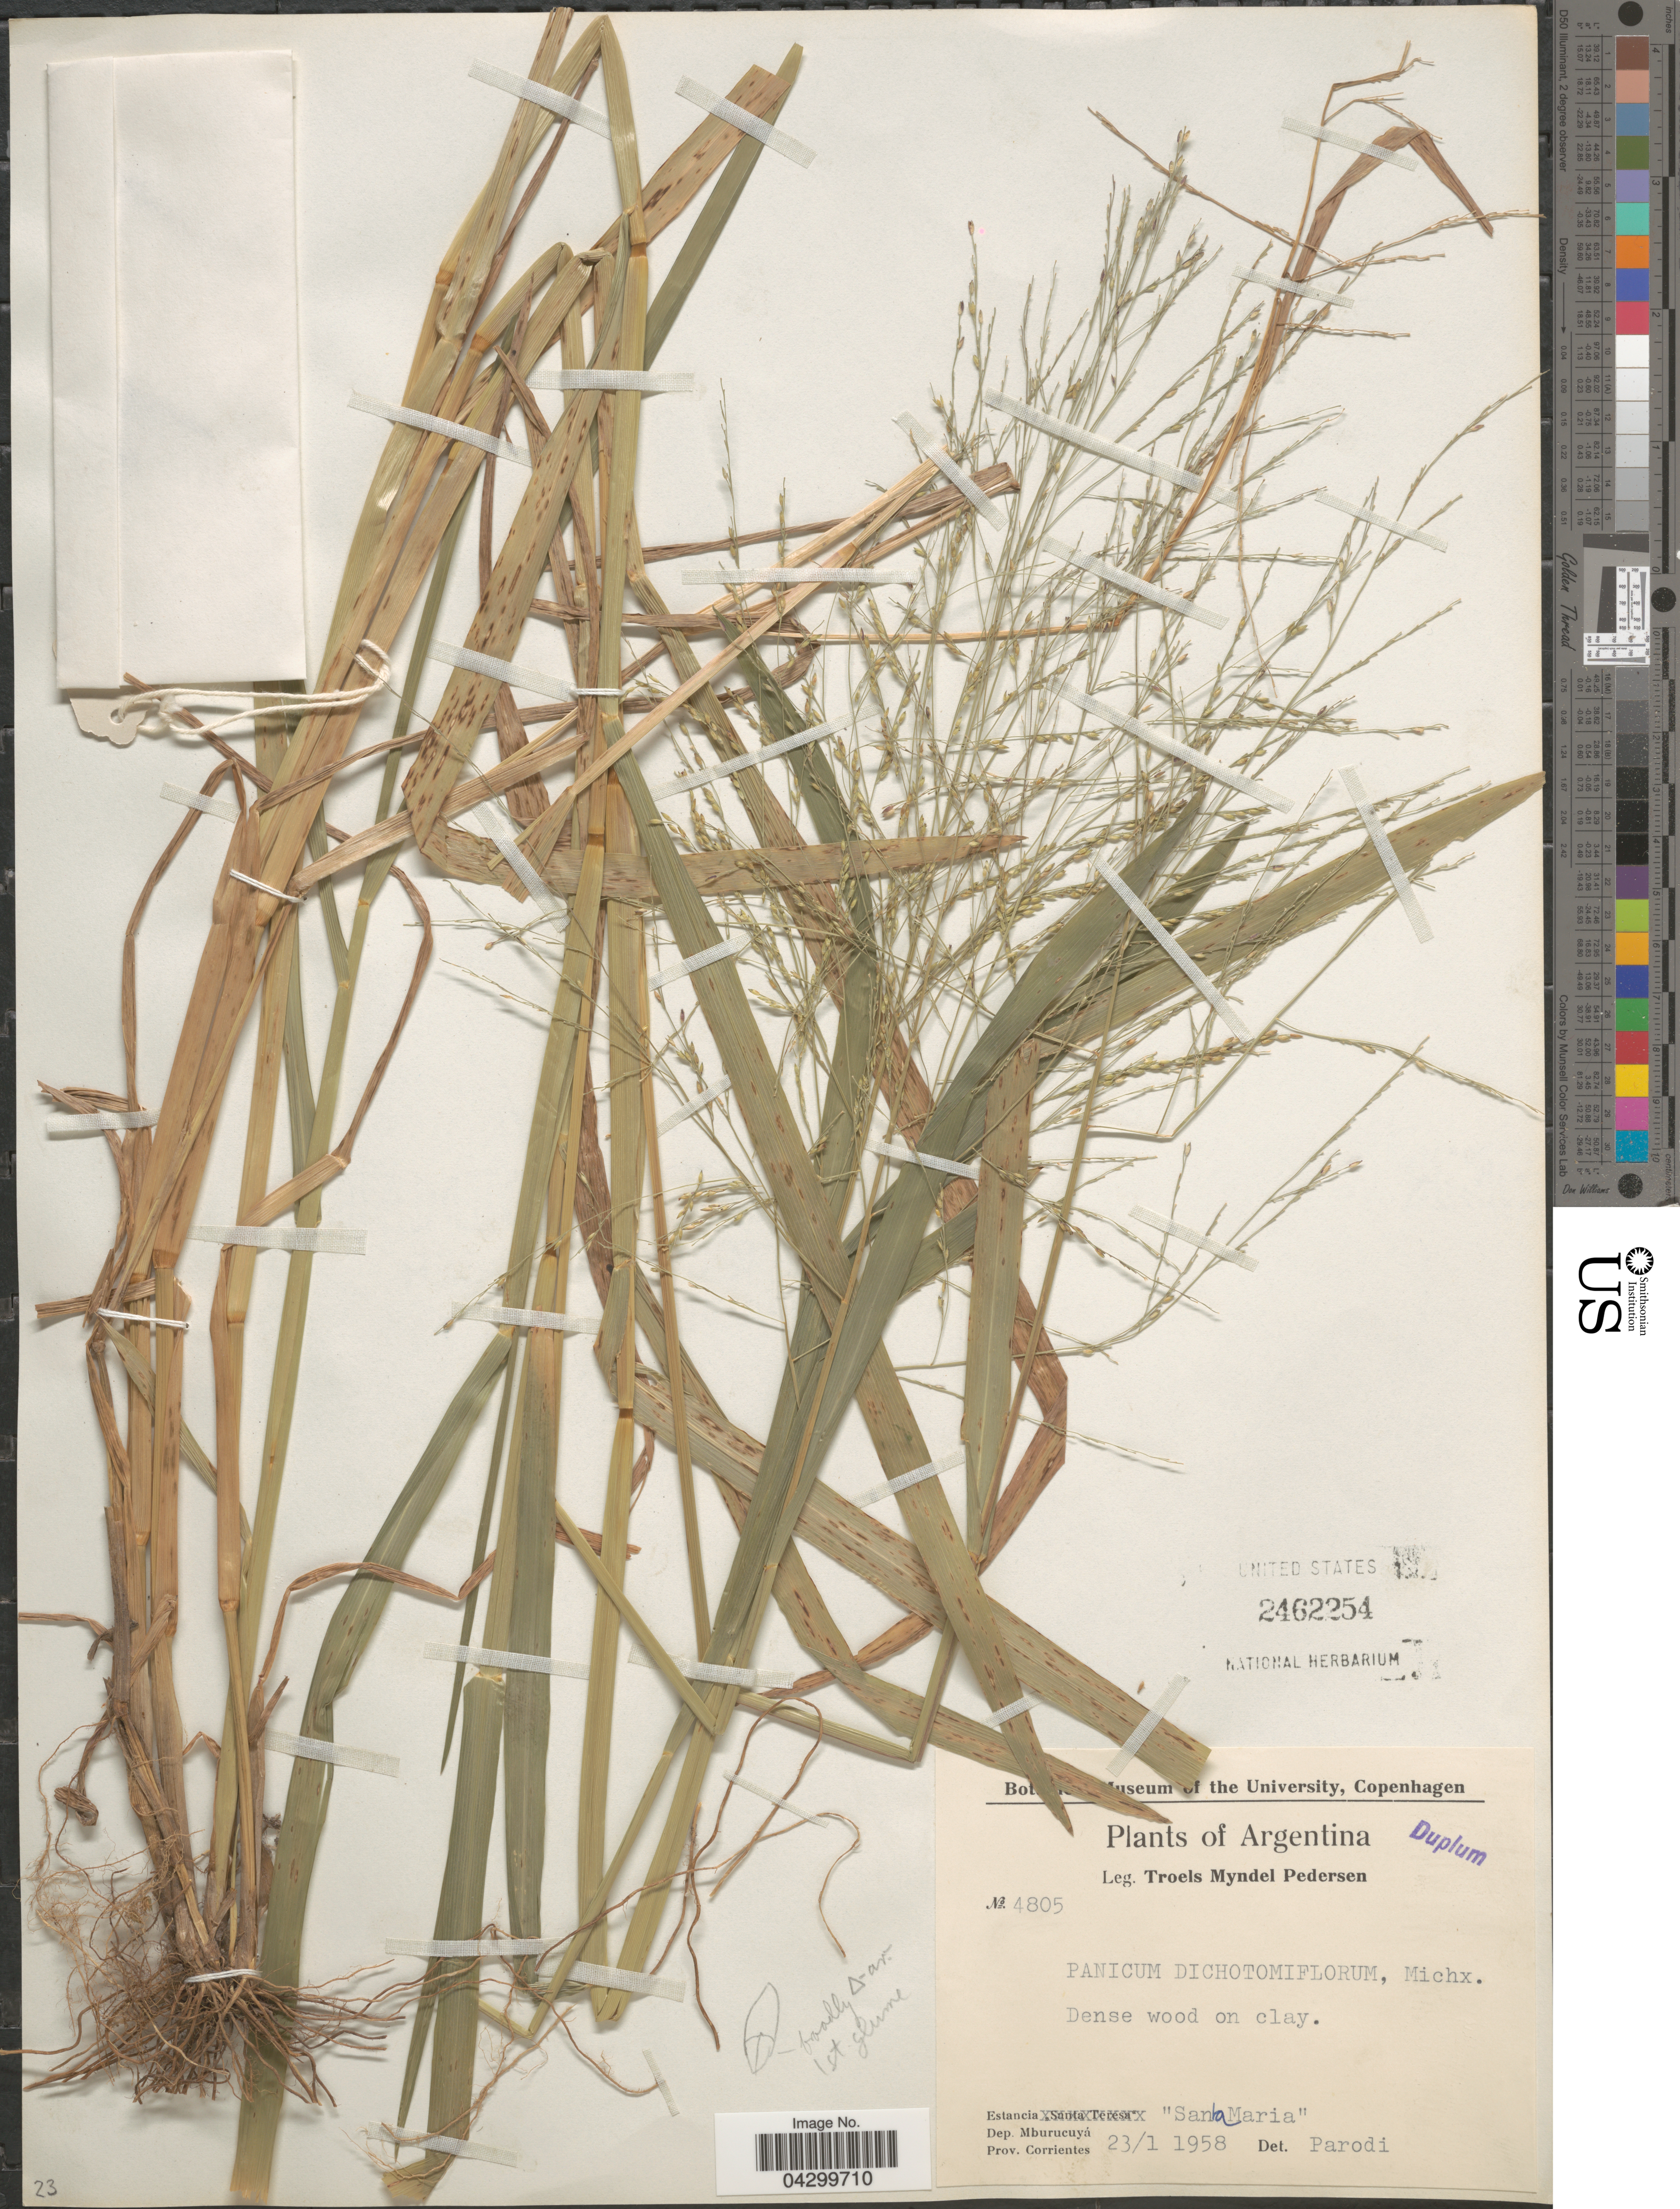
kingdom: Plantae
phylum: Tracheophyta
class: Liliopsida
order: Poales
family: Poaceae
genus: Panicum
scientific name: Panicum dichotomiflorum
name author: Michx.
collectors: T. Pederson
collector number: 4805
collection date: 1958-01-23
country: Argentina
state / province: Corrientes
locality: Dense wood on clay. Estancia "Santa Maria". Dep. Mburucuyá.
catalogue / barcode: US 2462254